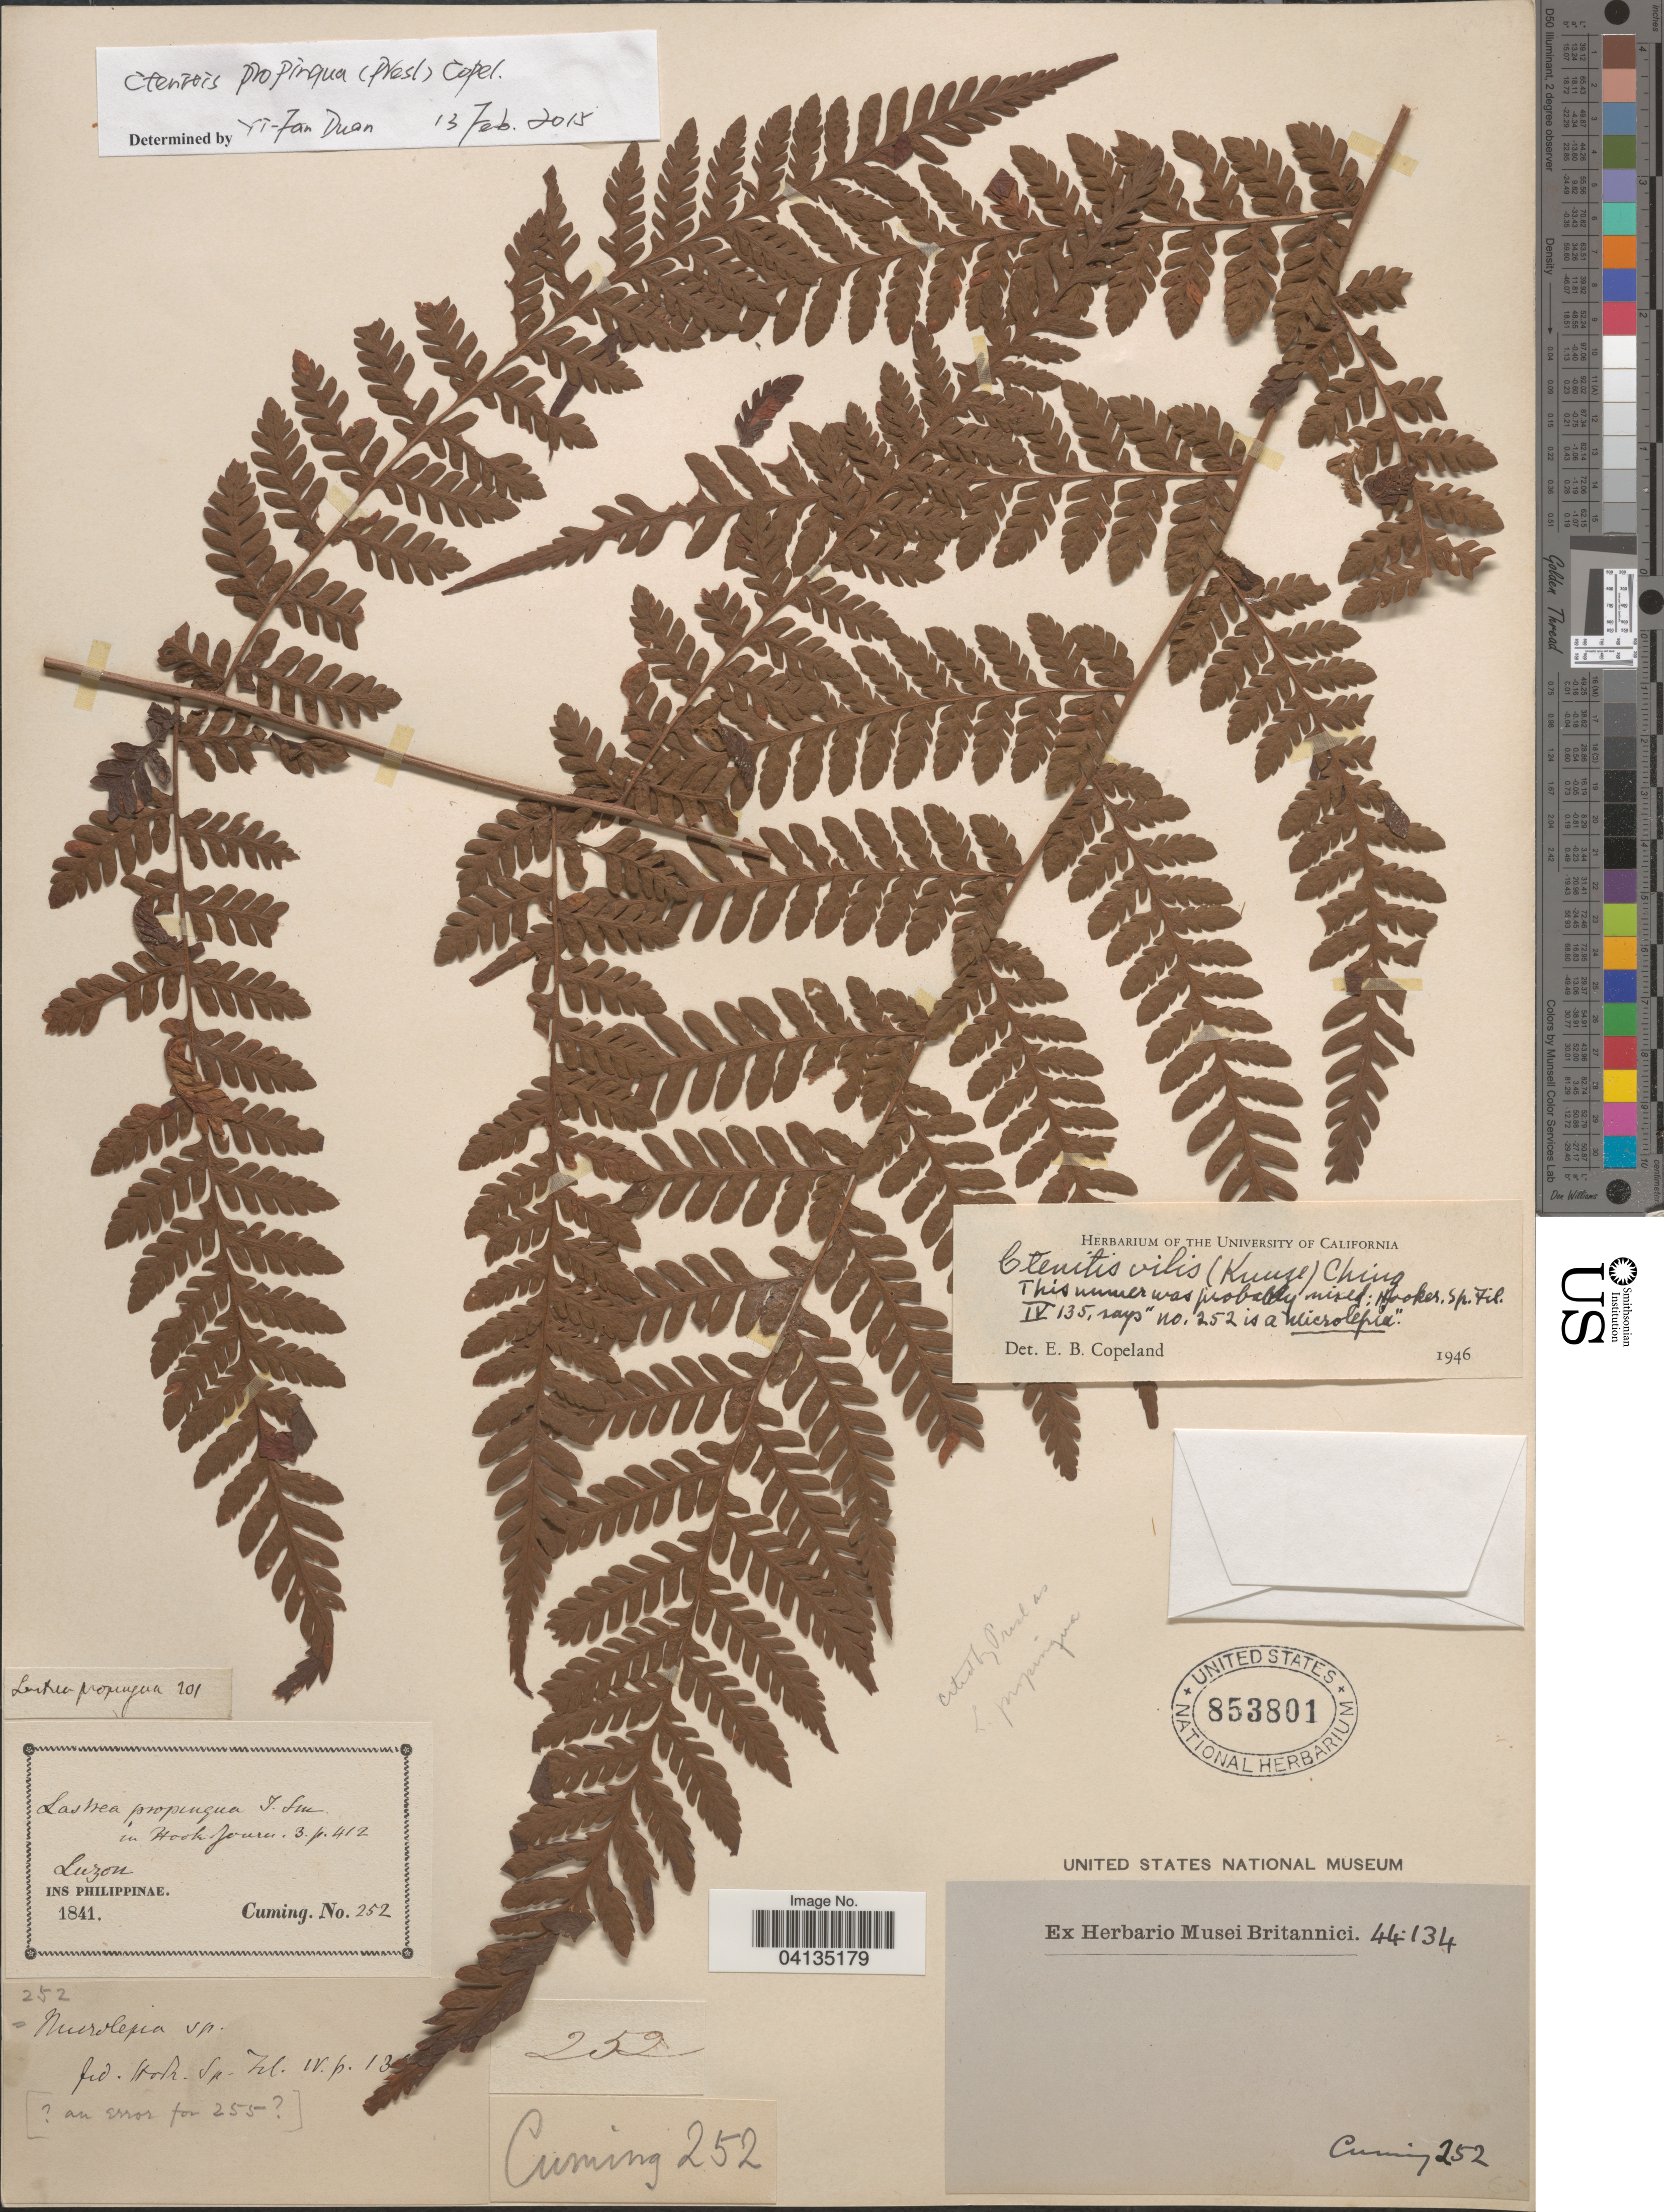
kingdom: Plantae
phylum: Tracheophyta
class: Polypodiopsida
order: Polypodiales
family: Dryopteridaceae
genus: Ctenitis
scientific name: Ctenitis propinqua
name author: (J. Sm.) Copel.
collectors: -. Cuming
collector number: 252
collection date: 1841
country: Philippines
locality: Luzon. Ins Philippinae.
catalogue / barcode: US 853801